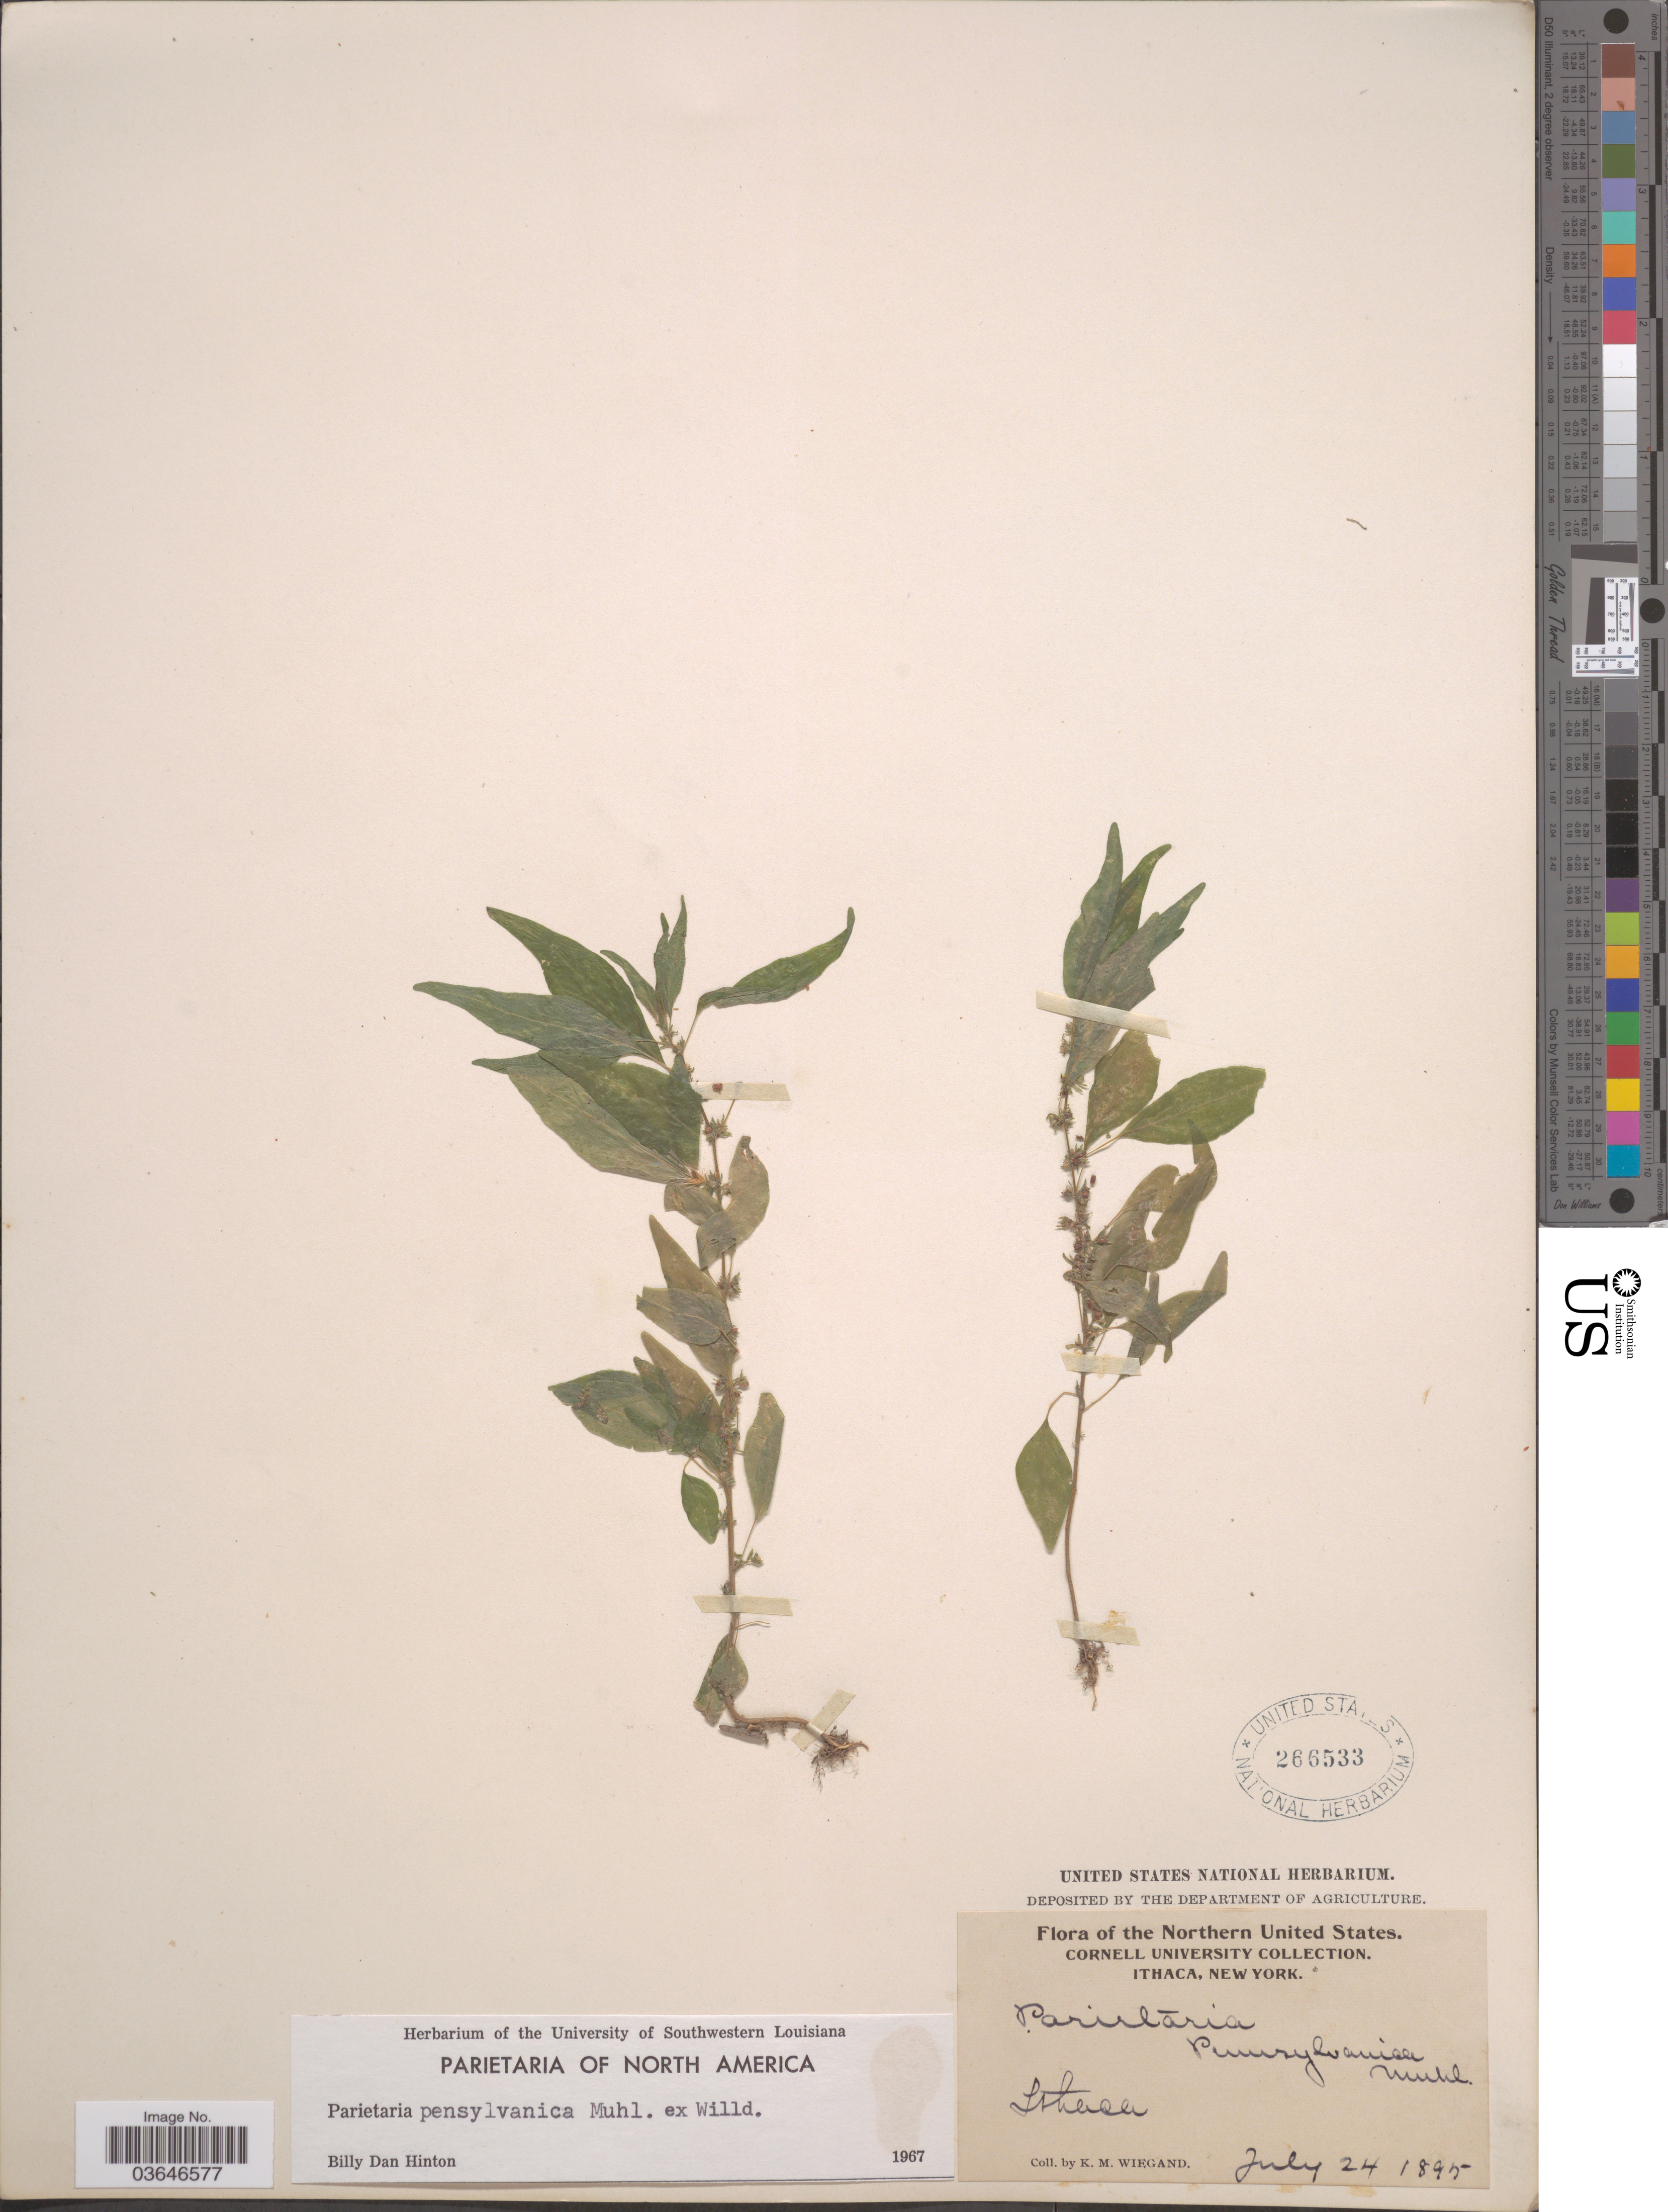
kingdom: Plantae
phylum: Tracheophyta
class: Magnoliopsida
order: Rosales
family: Urticaceae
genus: Parietaria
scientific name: Parietaria pensylvanica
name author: Muhl. ex Willd.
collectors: K. M. Wiegand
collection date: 1895-07-24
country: United States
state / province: New York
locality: Northern United States. Ithaca.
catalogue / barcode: US 266533